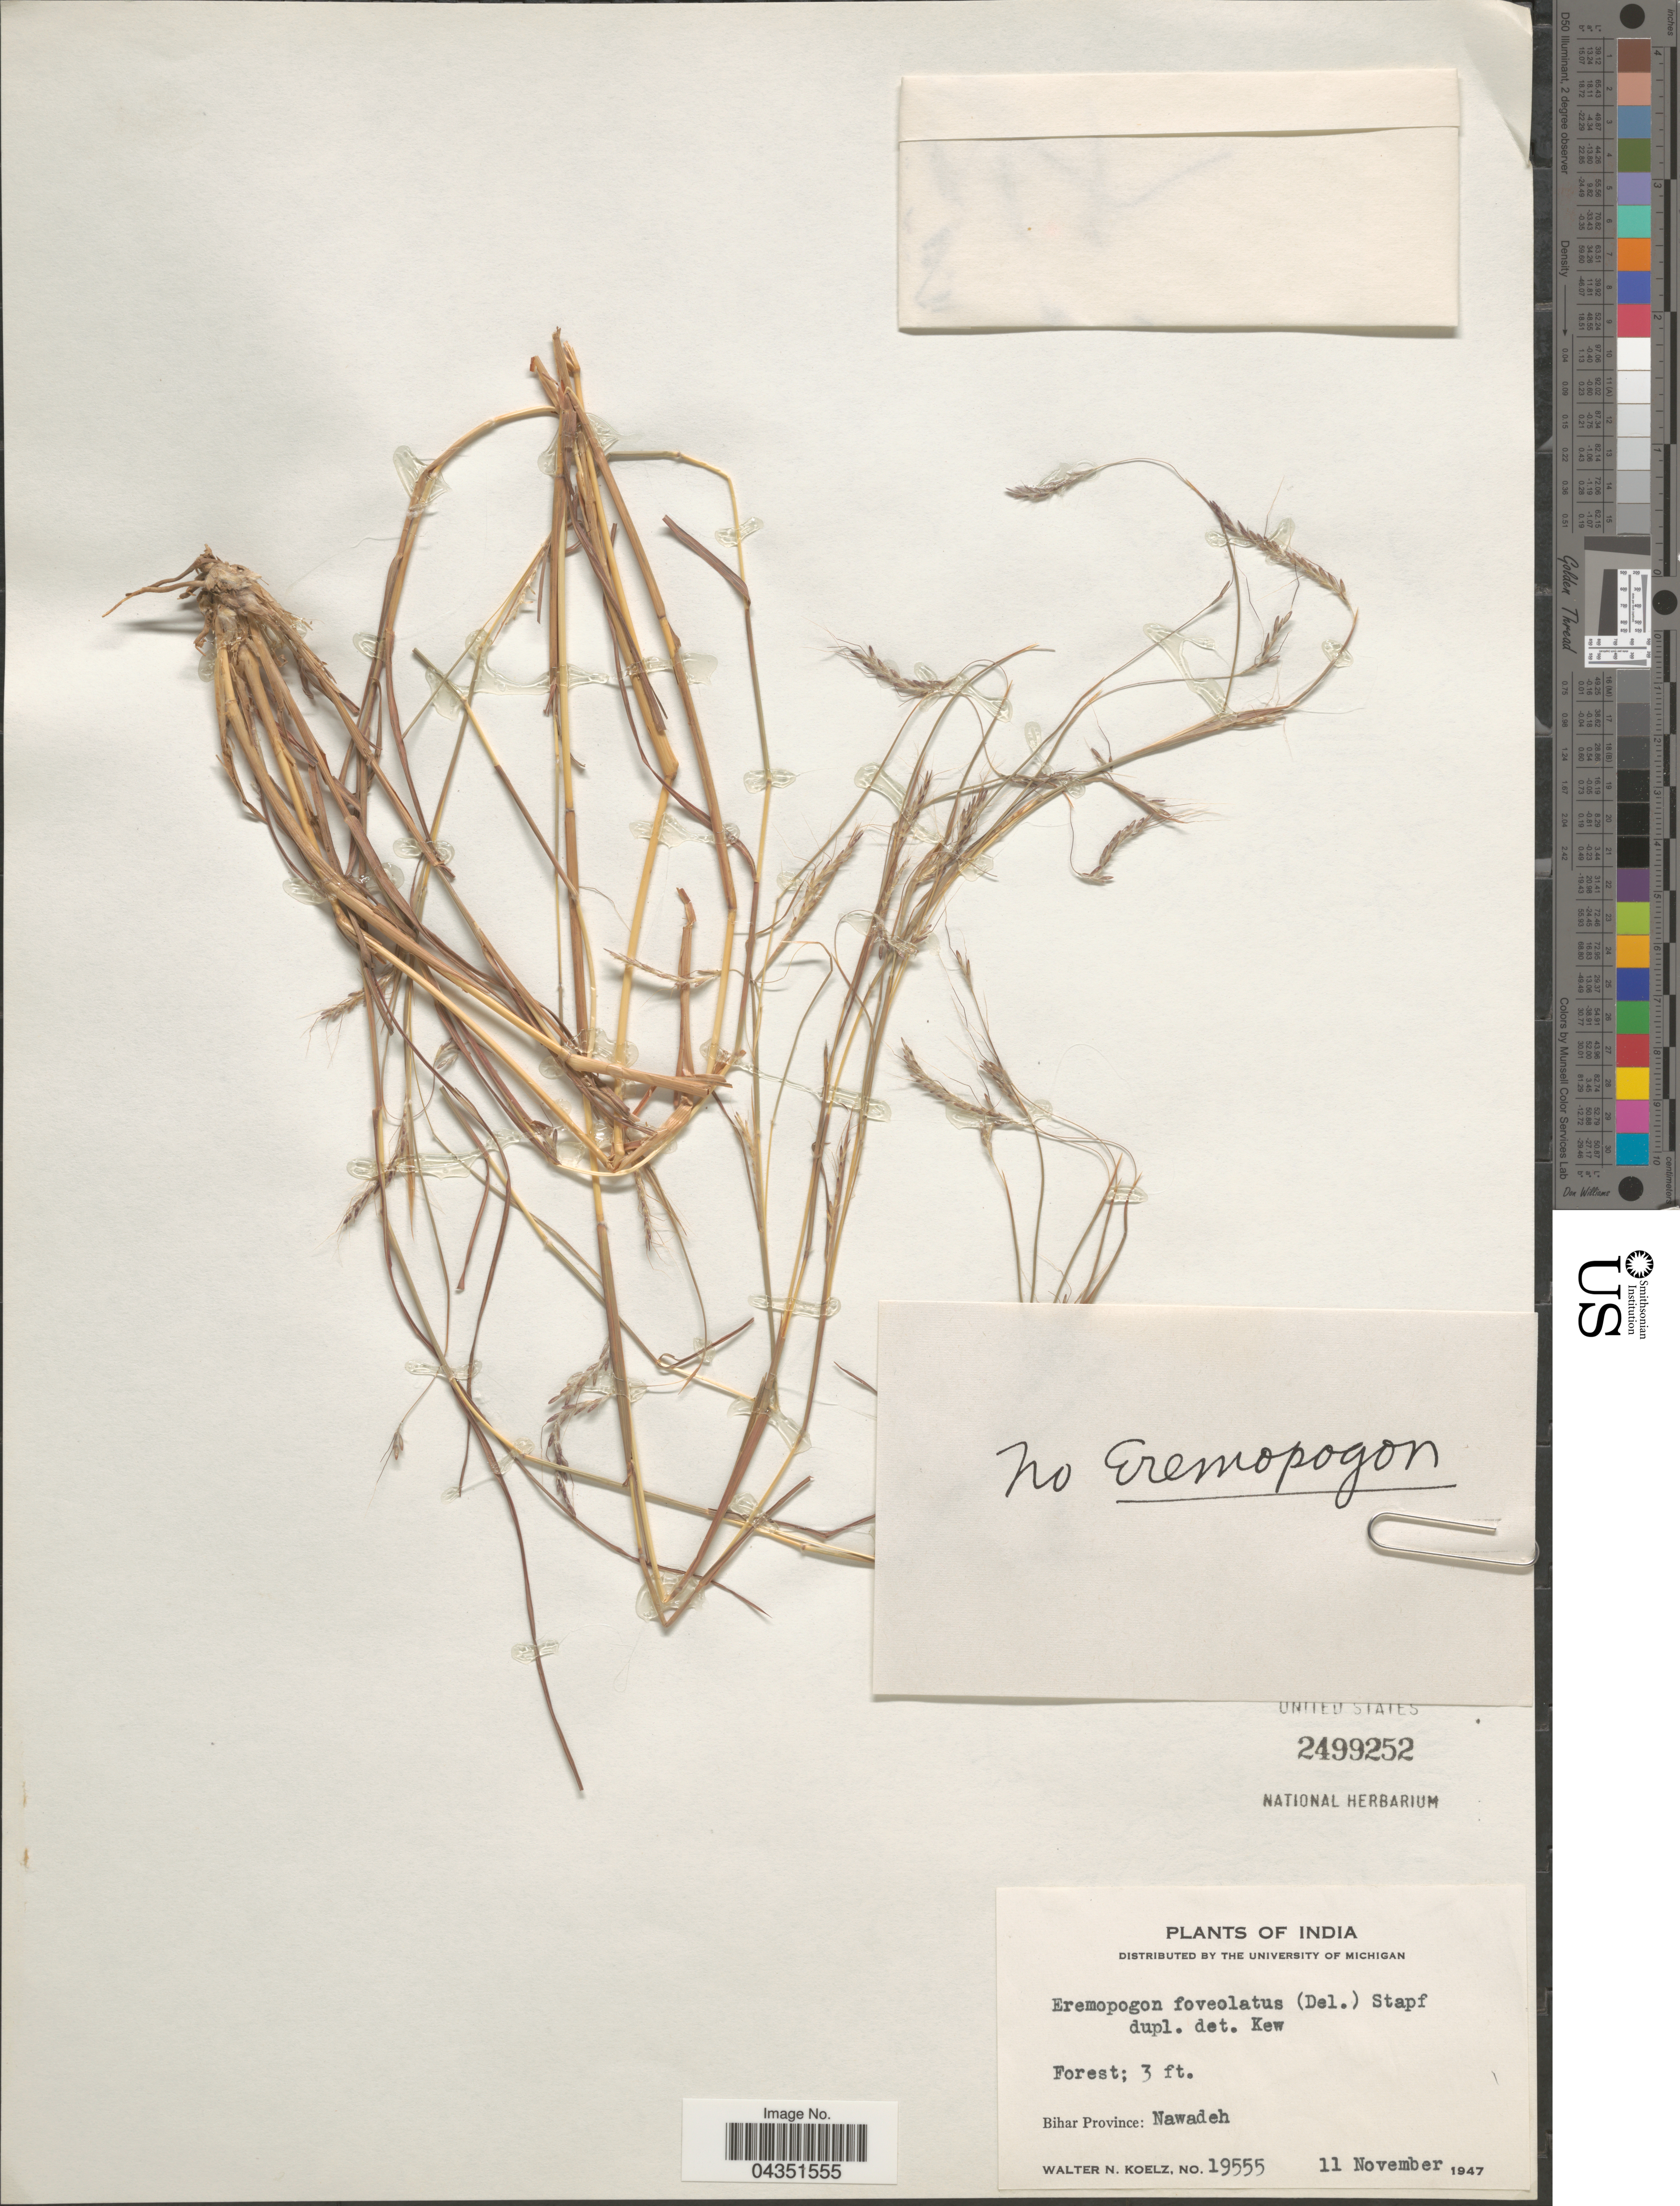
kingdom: Plantae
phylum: Tracheophyta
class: Liliopsida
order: Poales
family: Poaceae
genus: Eremopogon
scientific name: Eremopogon foveolatus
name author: (Delile) Stapf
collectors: W. N. Koelz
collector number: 19555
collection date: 1947-11-11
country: India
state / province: Bihar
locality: Nawadeh.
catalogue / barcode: US 2499252